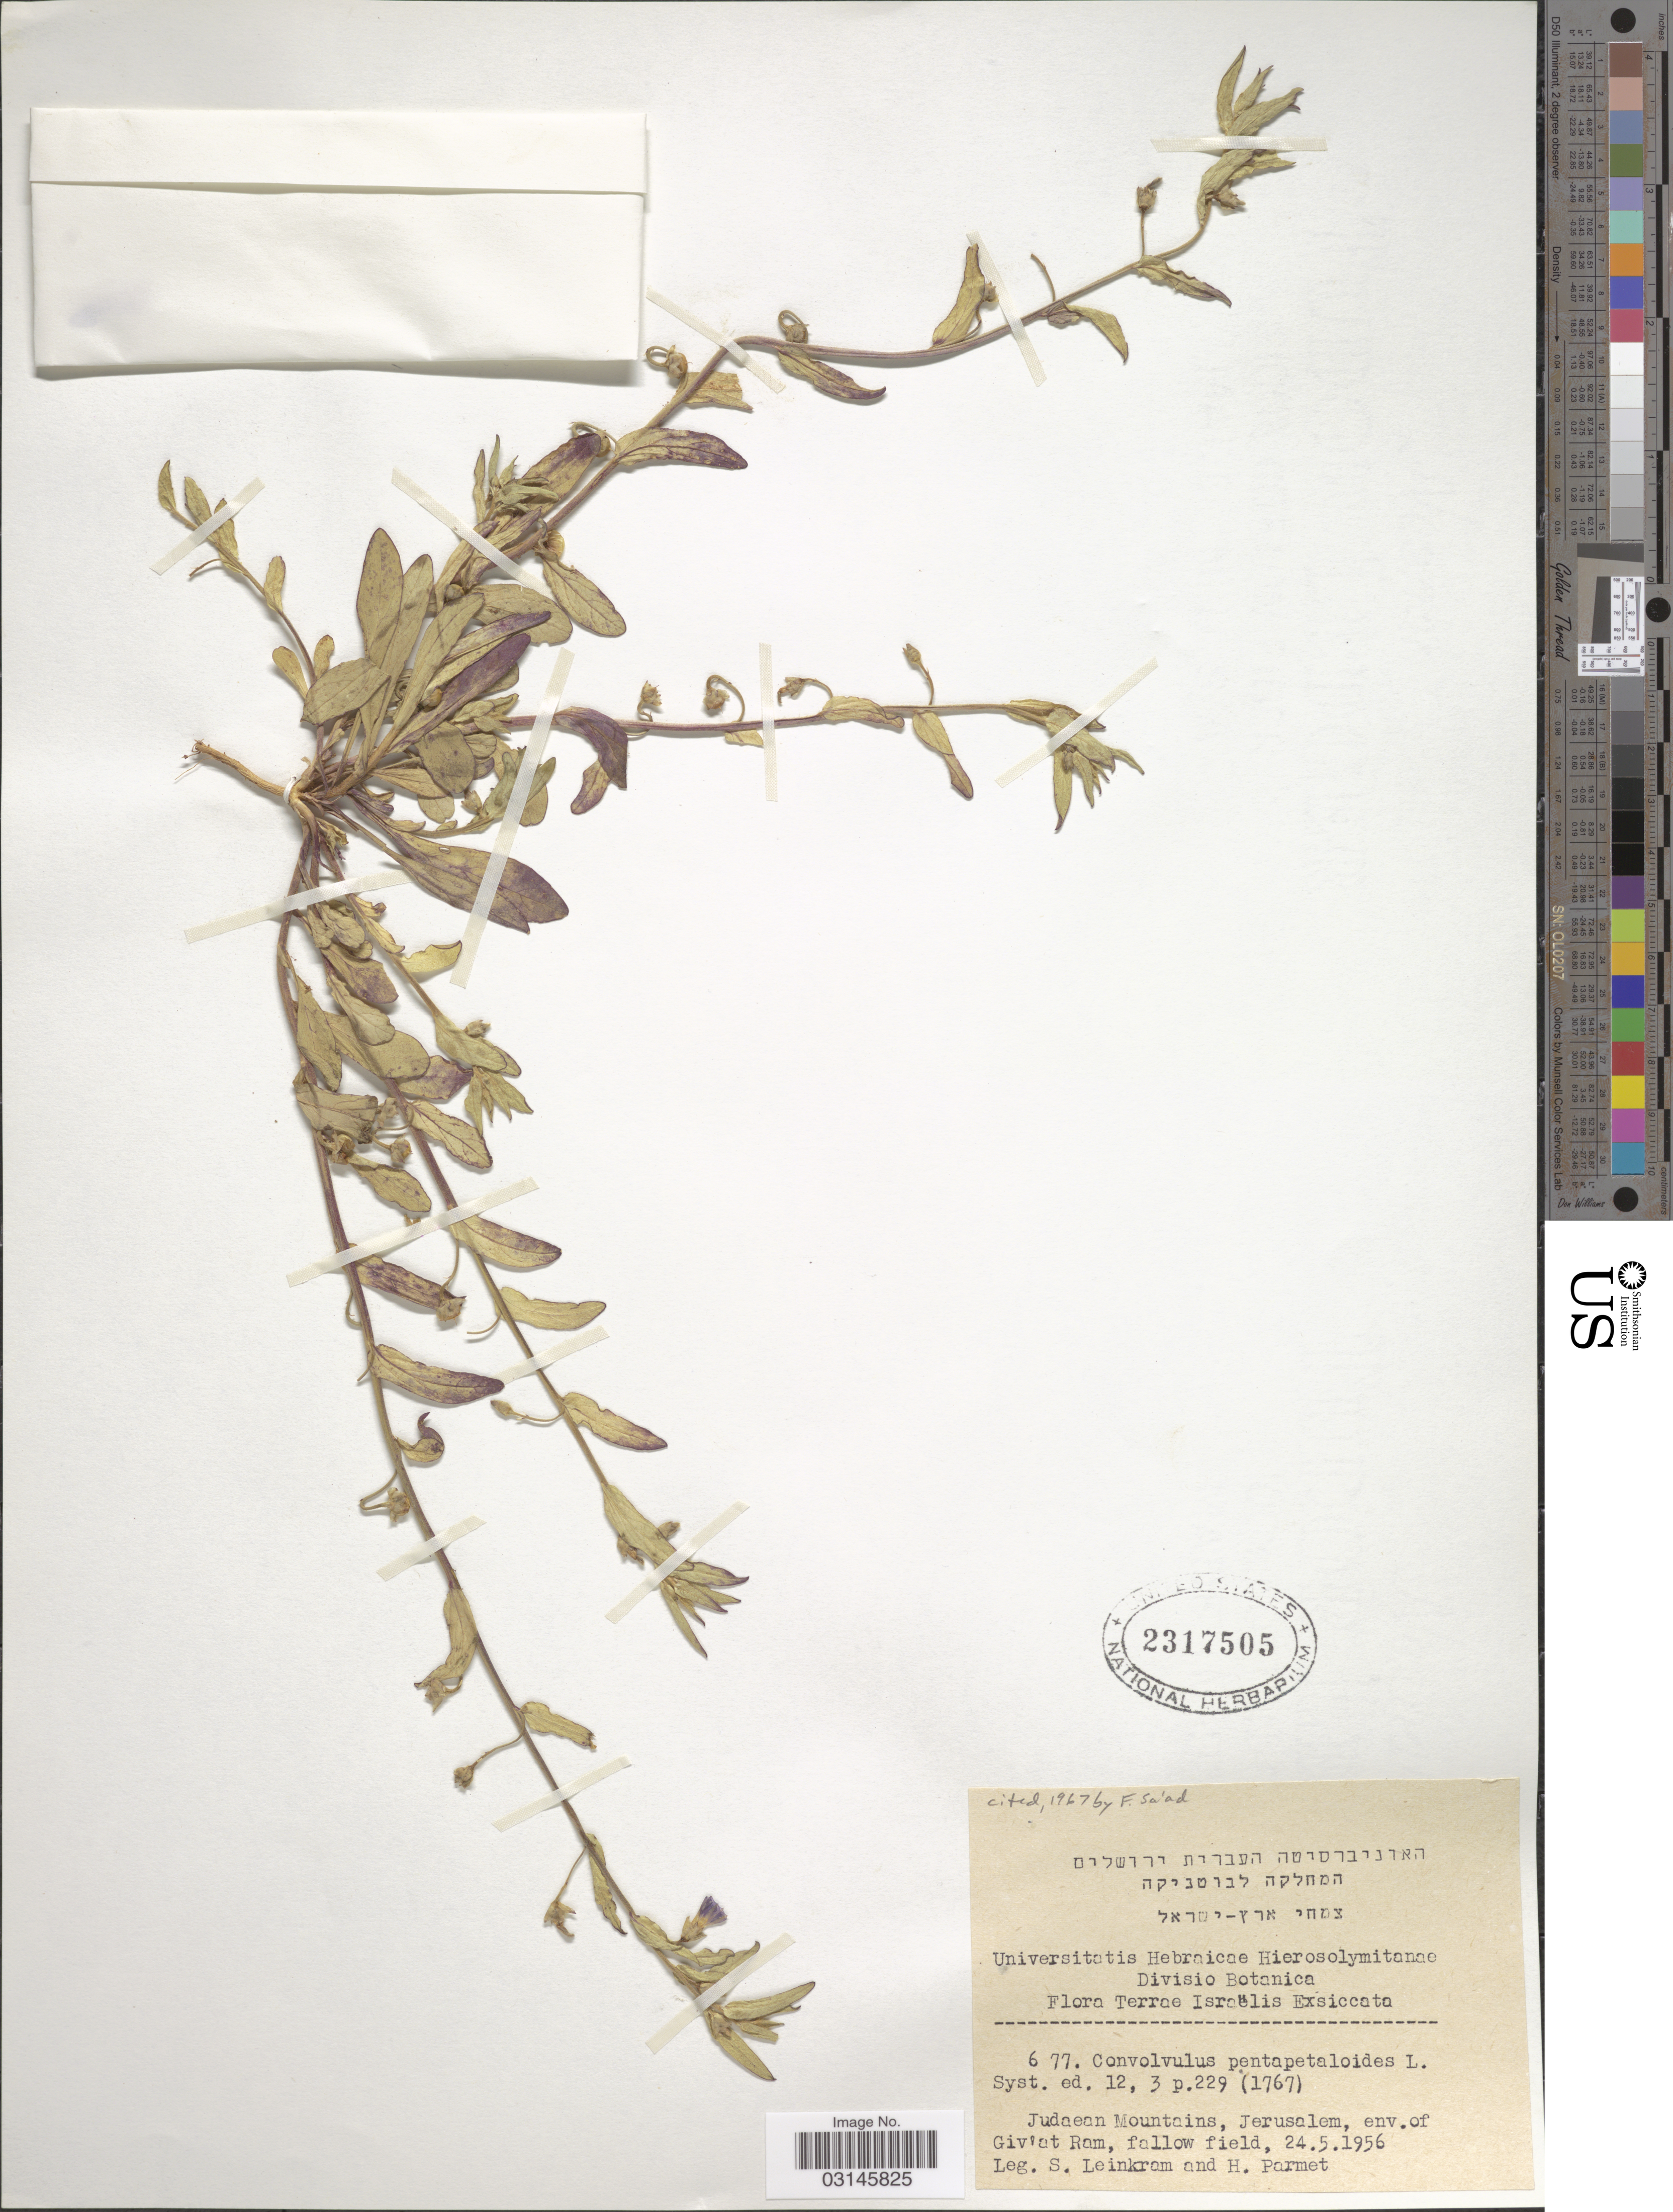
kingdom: Plantae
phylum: Tracheophyta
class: Magnoliopsida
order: Solanales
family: Convolvulaceae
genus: Convolvulus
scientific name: Convolvulus pentapetaloides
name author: L.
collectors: Leinkram, S. & H. Parmet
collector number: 677?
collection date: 1956-05-24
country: Israel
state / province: Jerusalem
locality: Judaean Mountains, env. of Giv'at Ram.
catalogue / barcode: US 2317505